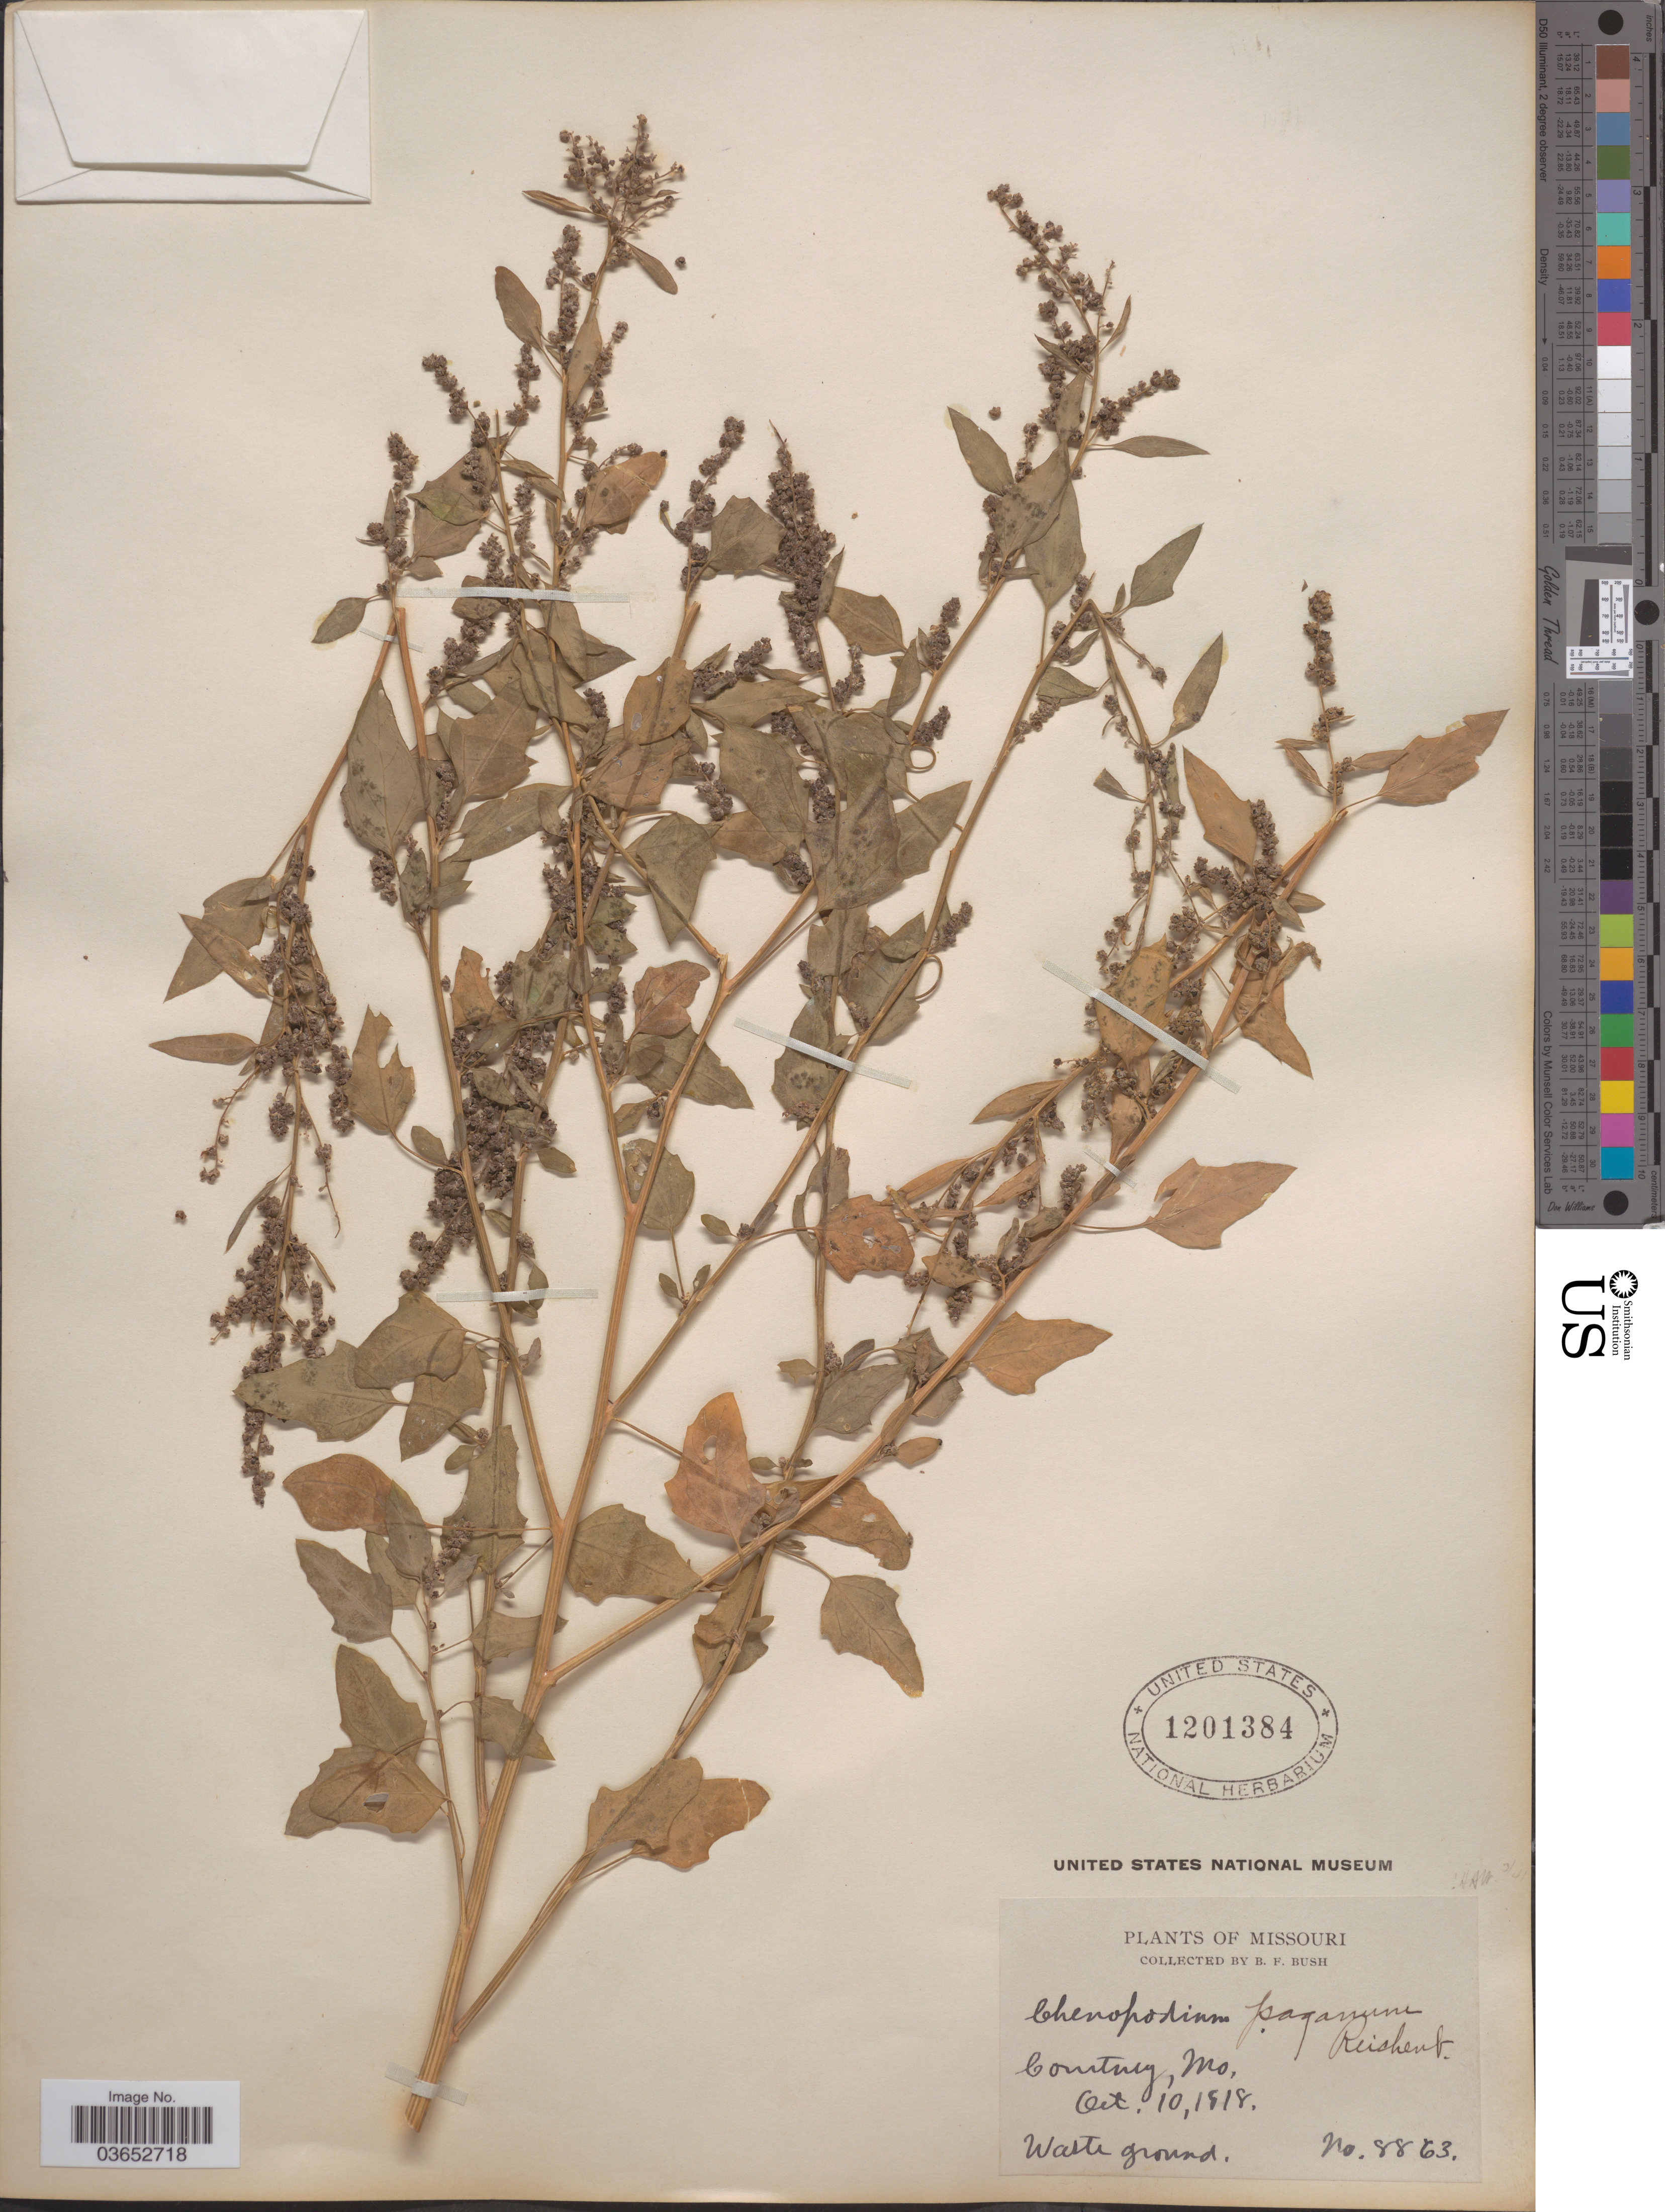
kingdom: Plantae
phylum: Tracheophyta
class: Magnoliopsida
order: Caryophyllales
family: Amaranthaceae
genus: Chenopodium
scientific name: Chenopodium bushianum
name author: Aellen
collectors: B. F. Bush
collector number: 8863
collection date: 1918-10-10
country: United States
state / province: Missouri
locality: Courtney.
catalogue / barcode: US 1201384